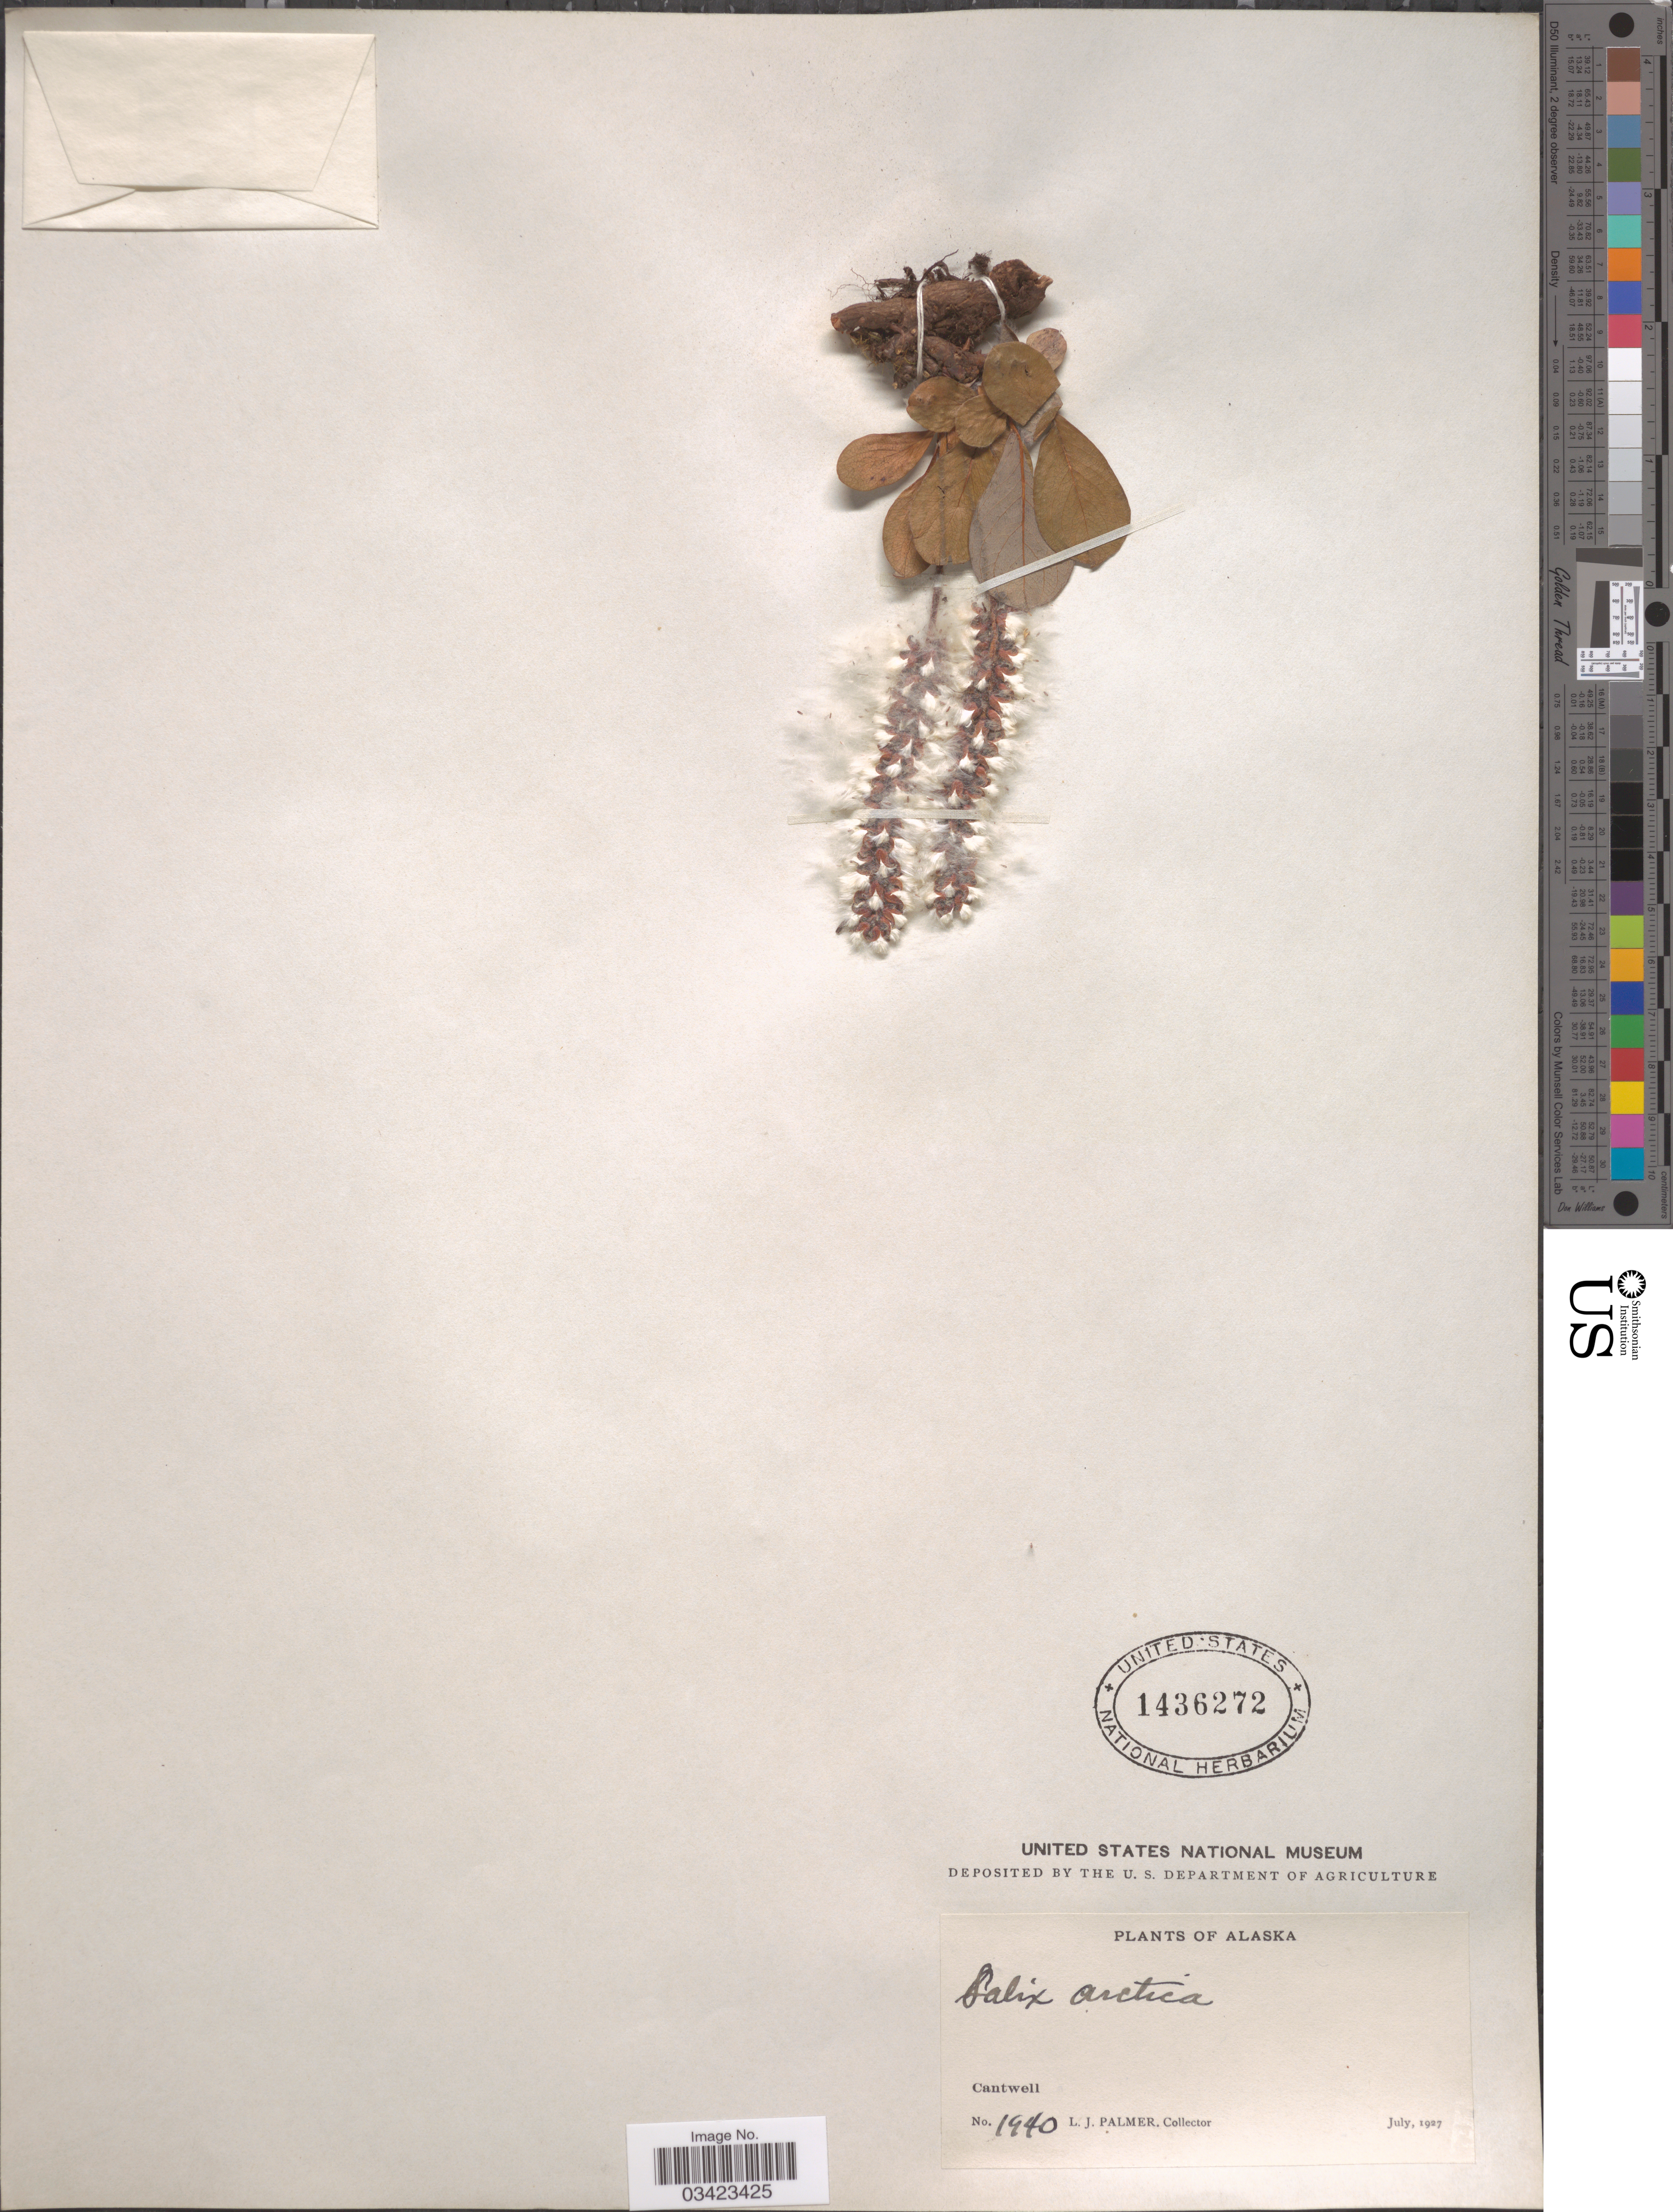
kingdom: Plantae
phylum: Tracheophyta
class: Magnoliopsida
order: Malpighiales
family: Salicaceae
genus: Salix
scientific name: Salix arctica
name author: Pall.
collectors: L. J. Palmer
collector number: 1940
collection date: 1927-07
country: United States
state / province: Alaska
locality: Cantwell.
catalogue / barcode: US 1436272